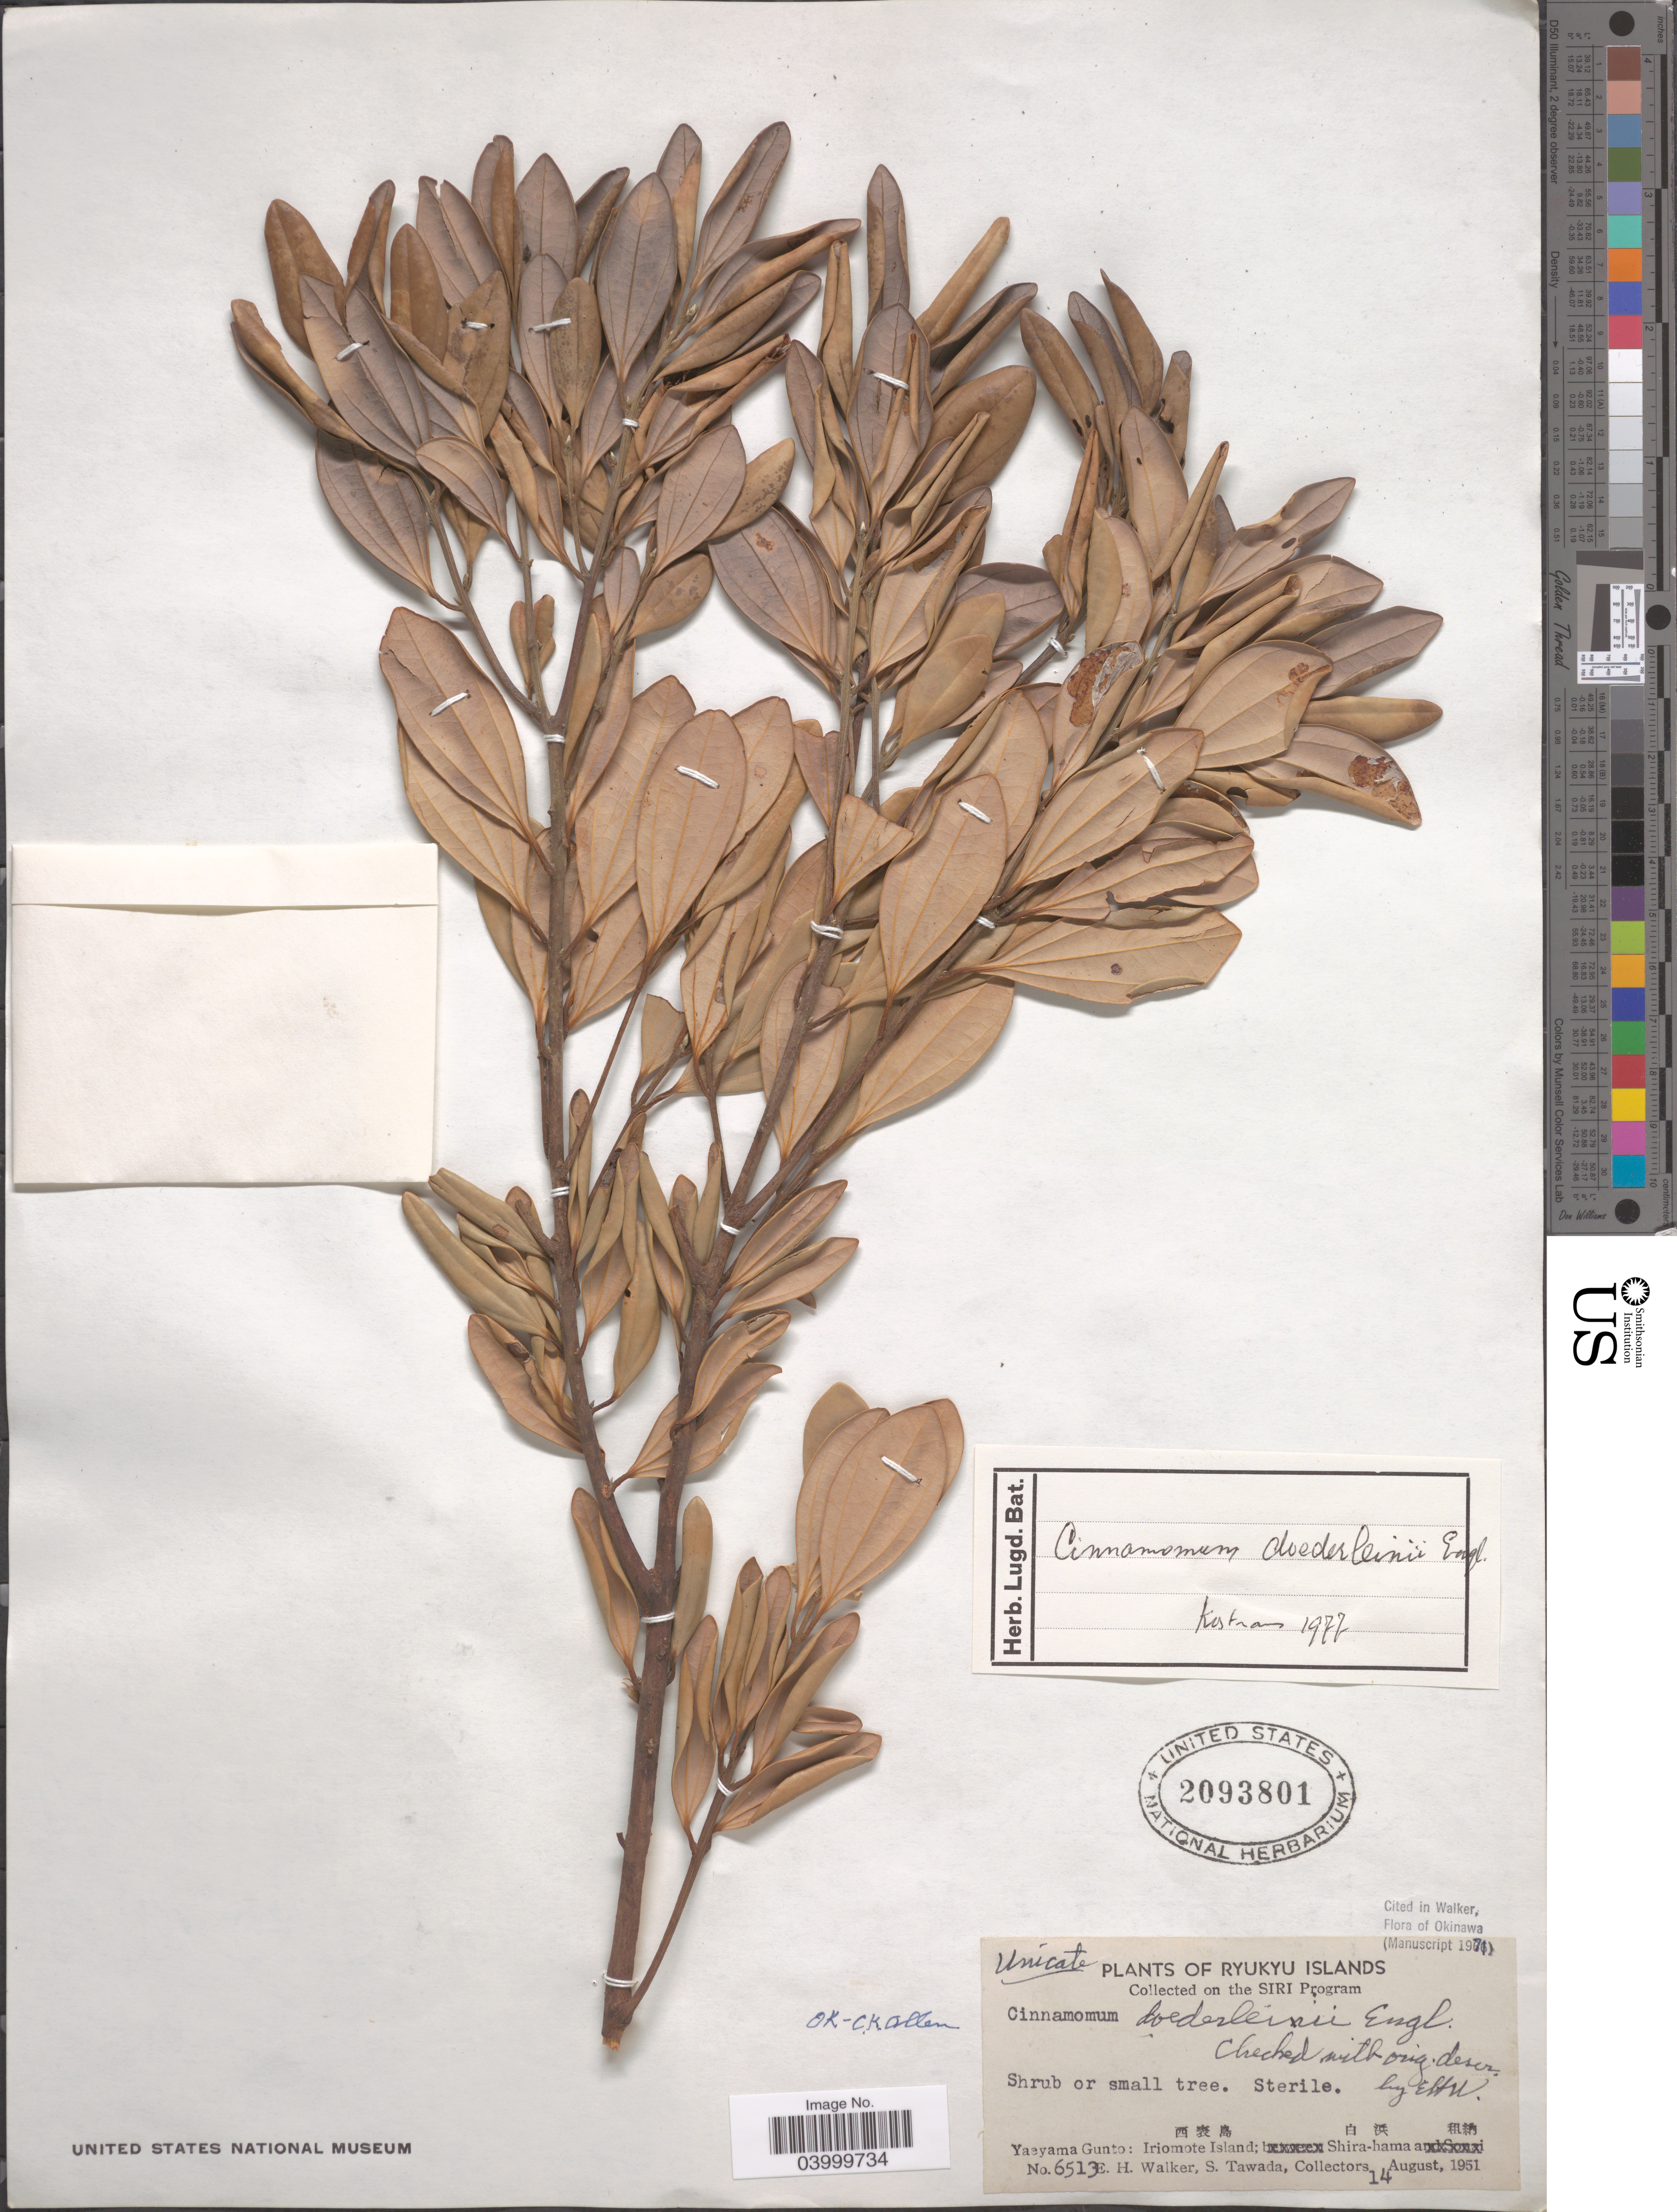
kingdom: Plantae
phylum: Tracheophyta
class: Magnoliopsida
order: Laurales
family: Lauraceae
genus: Cinnamomum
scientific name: Cinnamomum doederleinii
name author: Engl.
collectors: E. H. Walker & S. Tawada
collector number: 6513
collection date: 1951-08-14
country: Japan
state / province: Okinawa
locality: Ryukyu Islands. Yaeyama Gunto: Iriomote Island; Shira-hama.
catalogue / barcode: US 2093801